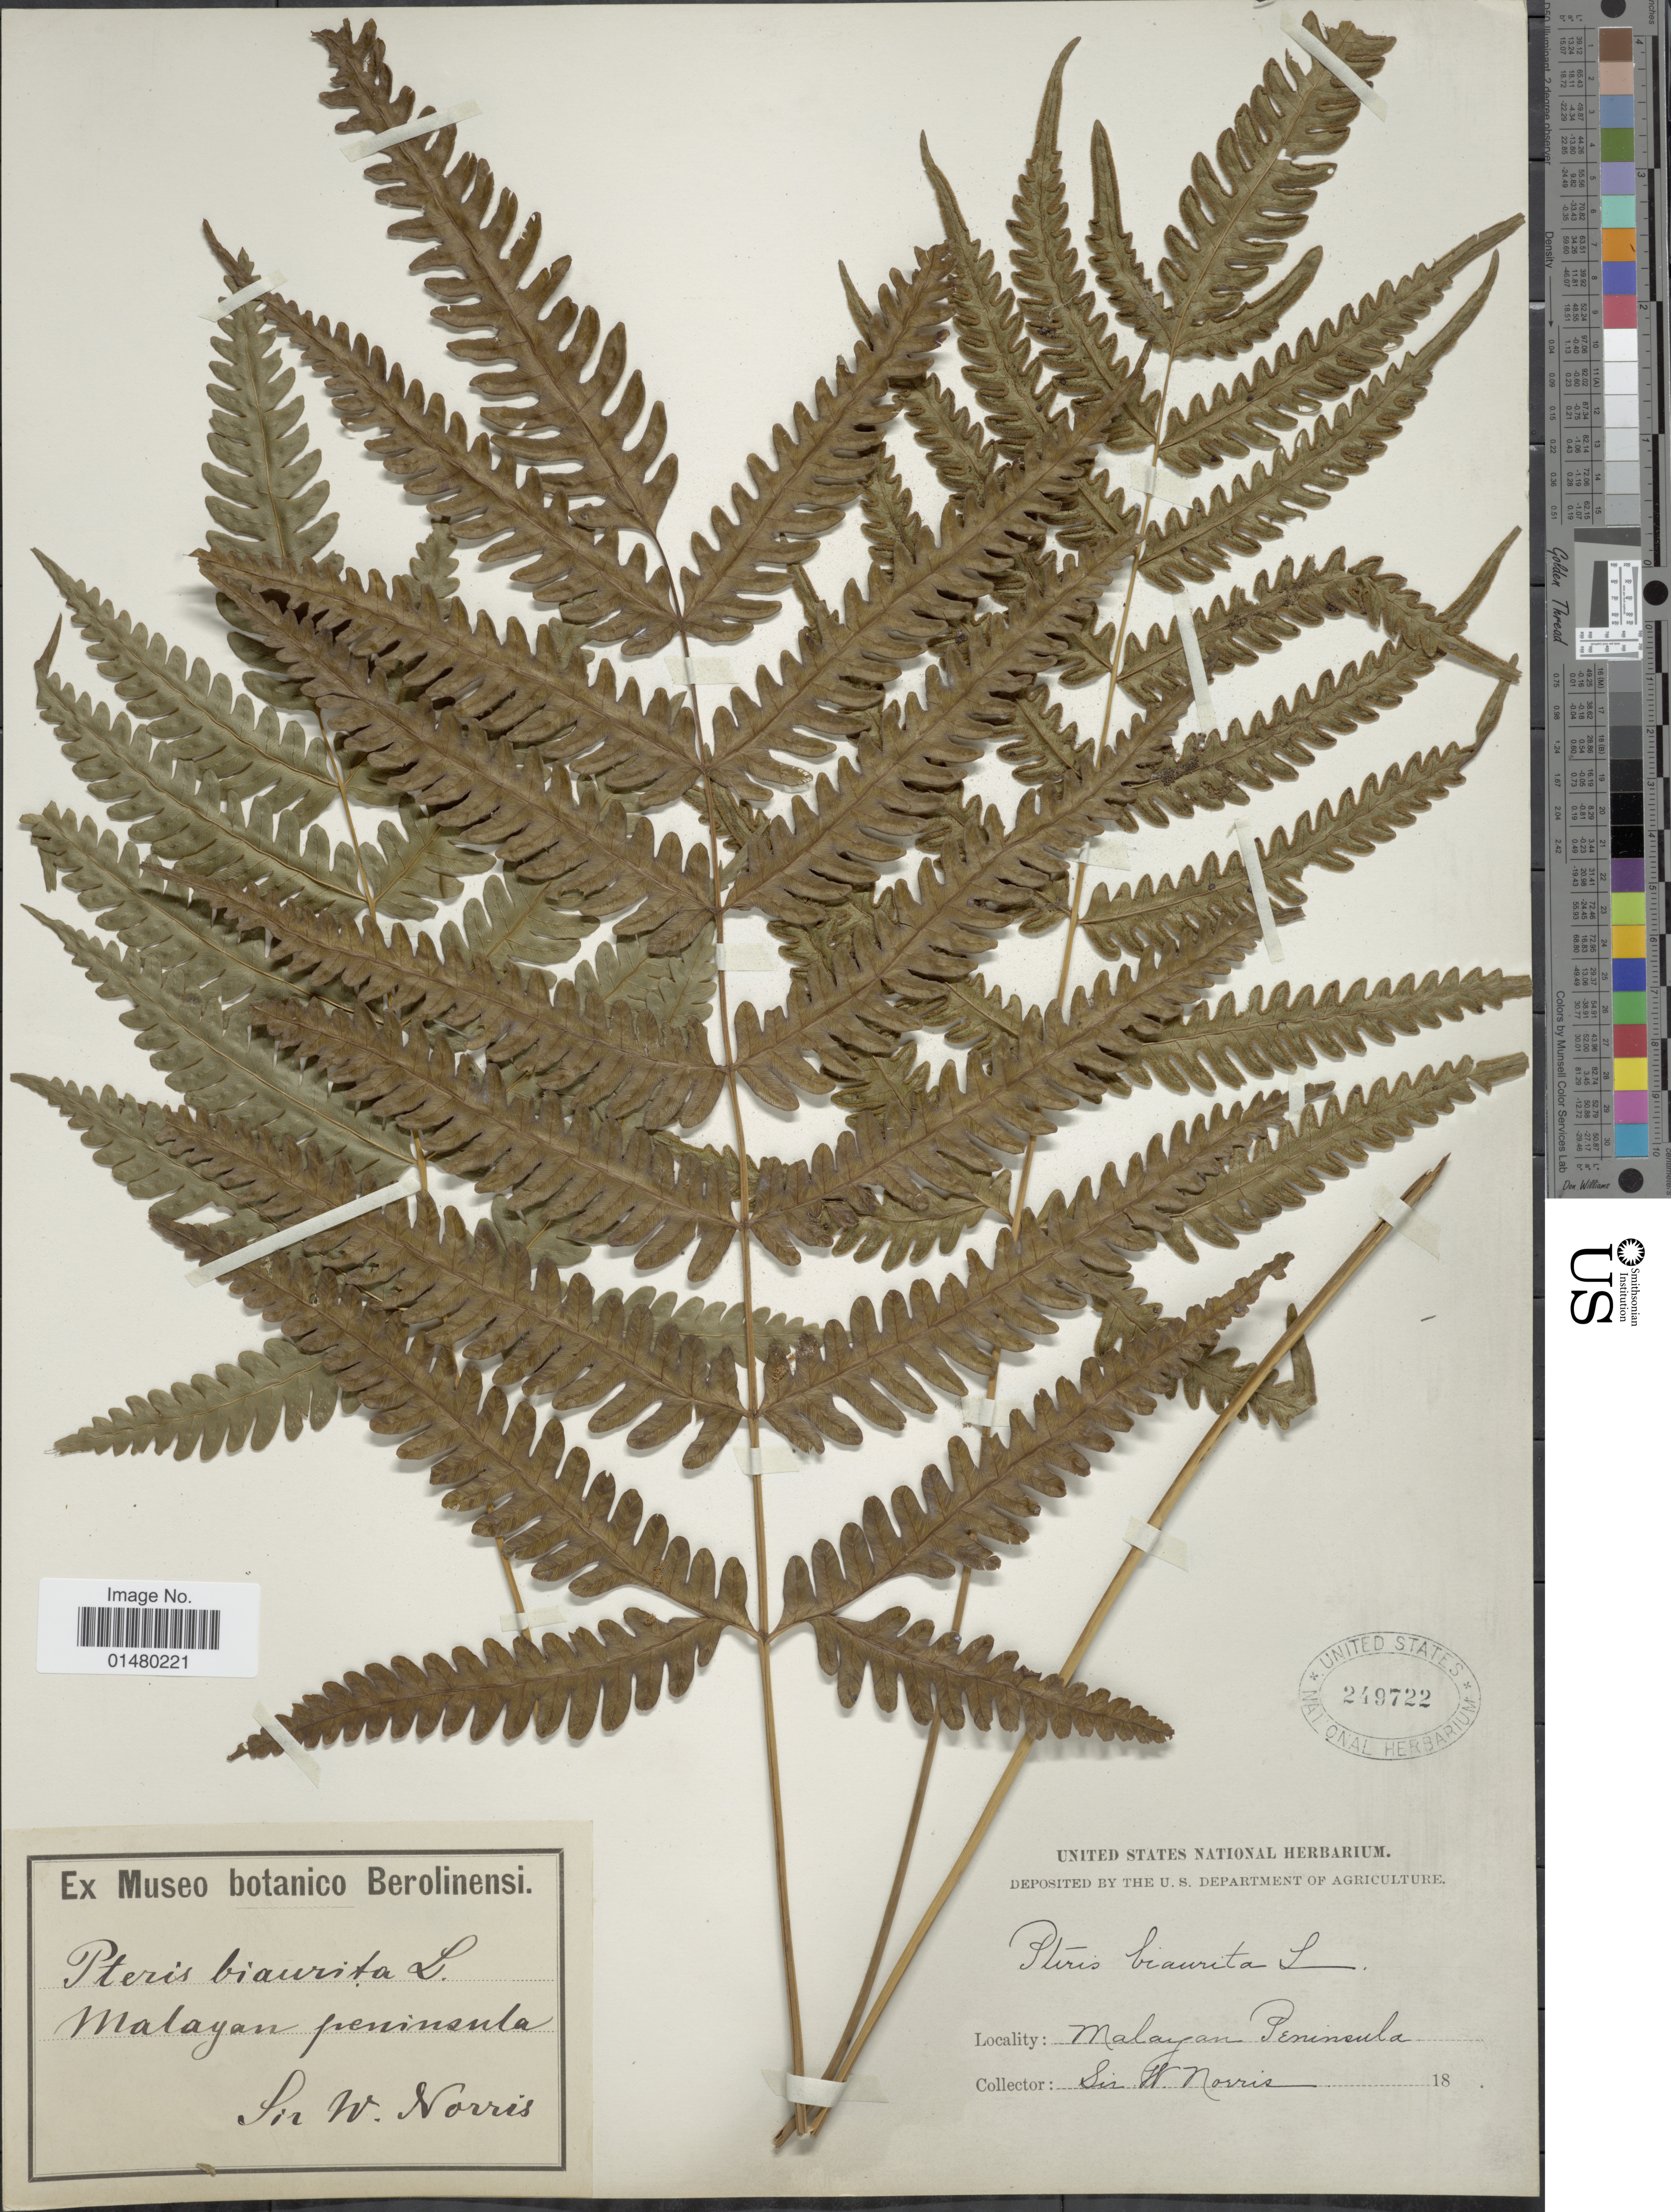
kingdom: Plantae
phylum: Tracheophyta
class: Polypodiopsida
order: Polypodiales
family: Pteridaceae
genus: Pteris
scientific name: Pteris biaurita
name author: L.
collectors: W. Norris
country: Malaysia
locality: Malayan Peninsula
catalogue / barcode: US 249722